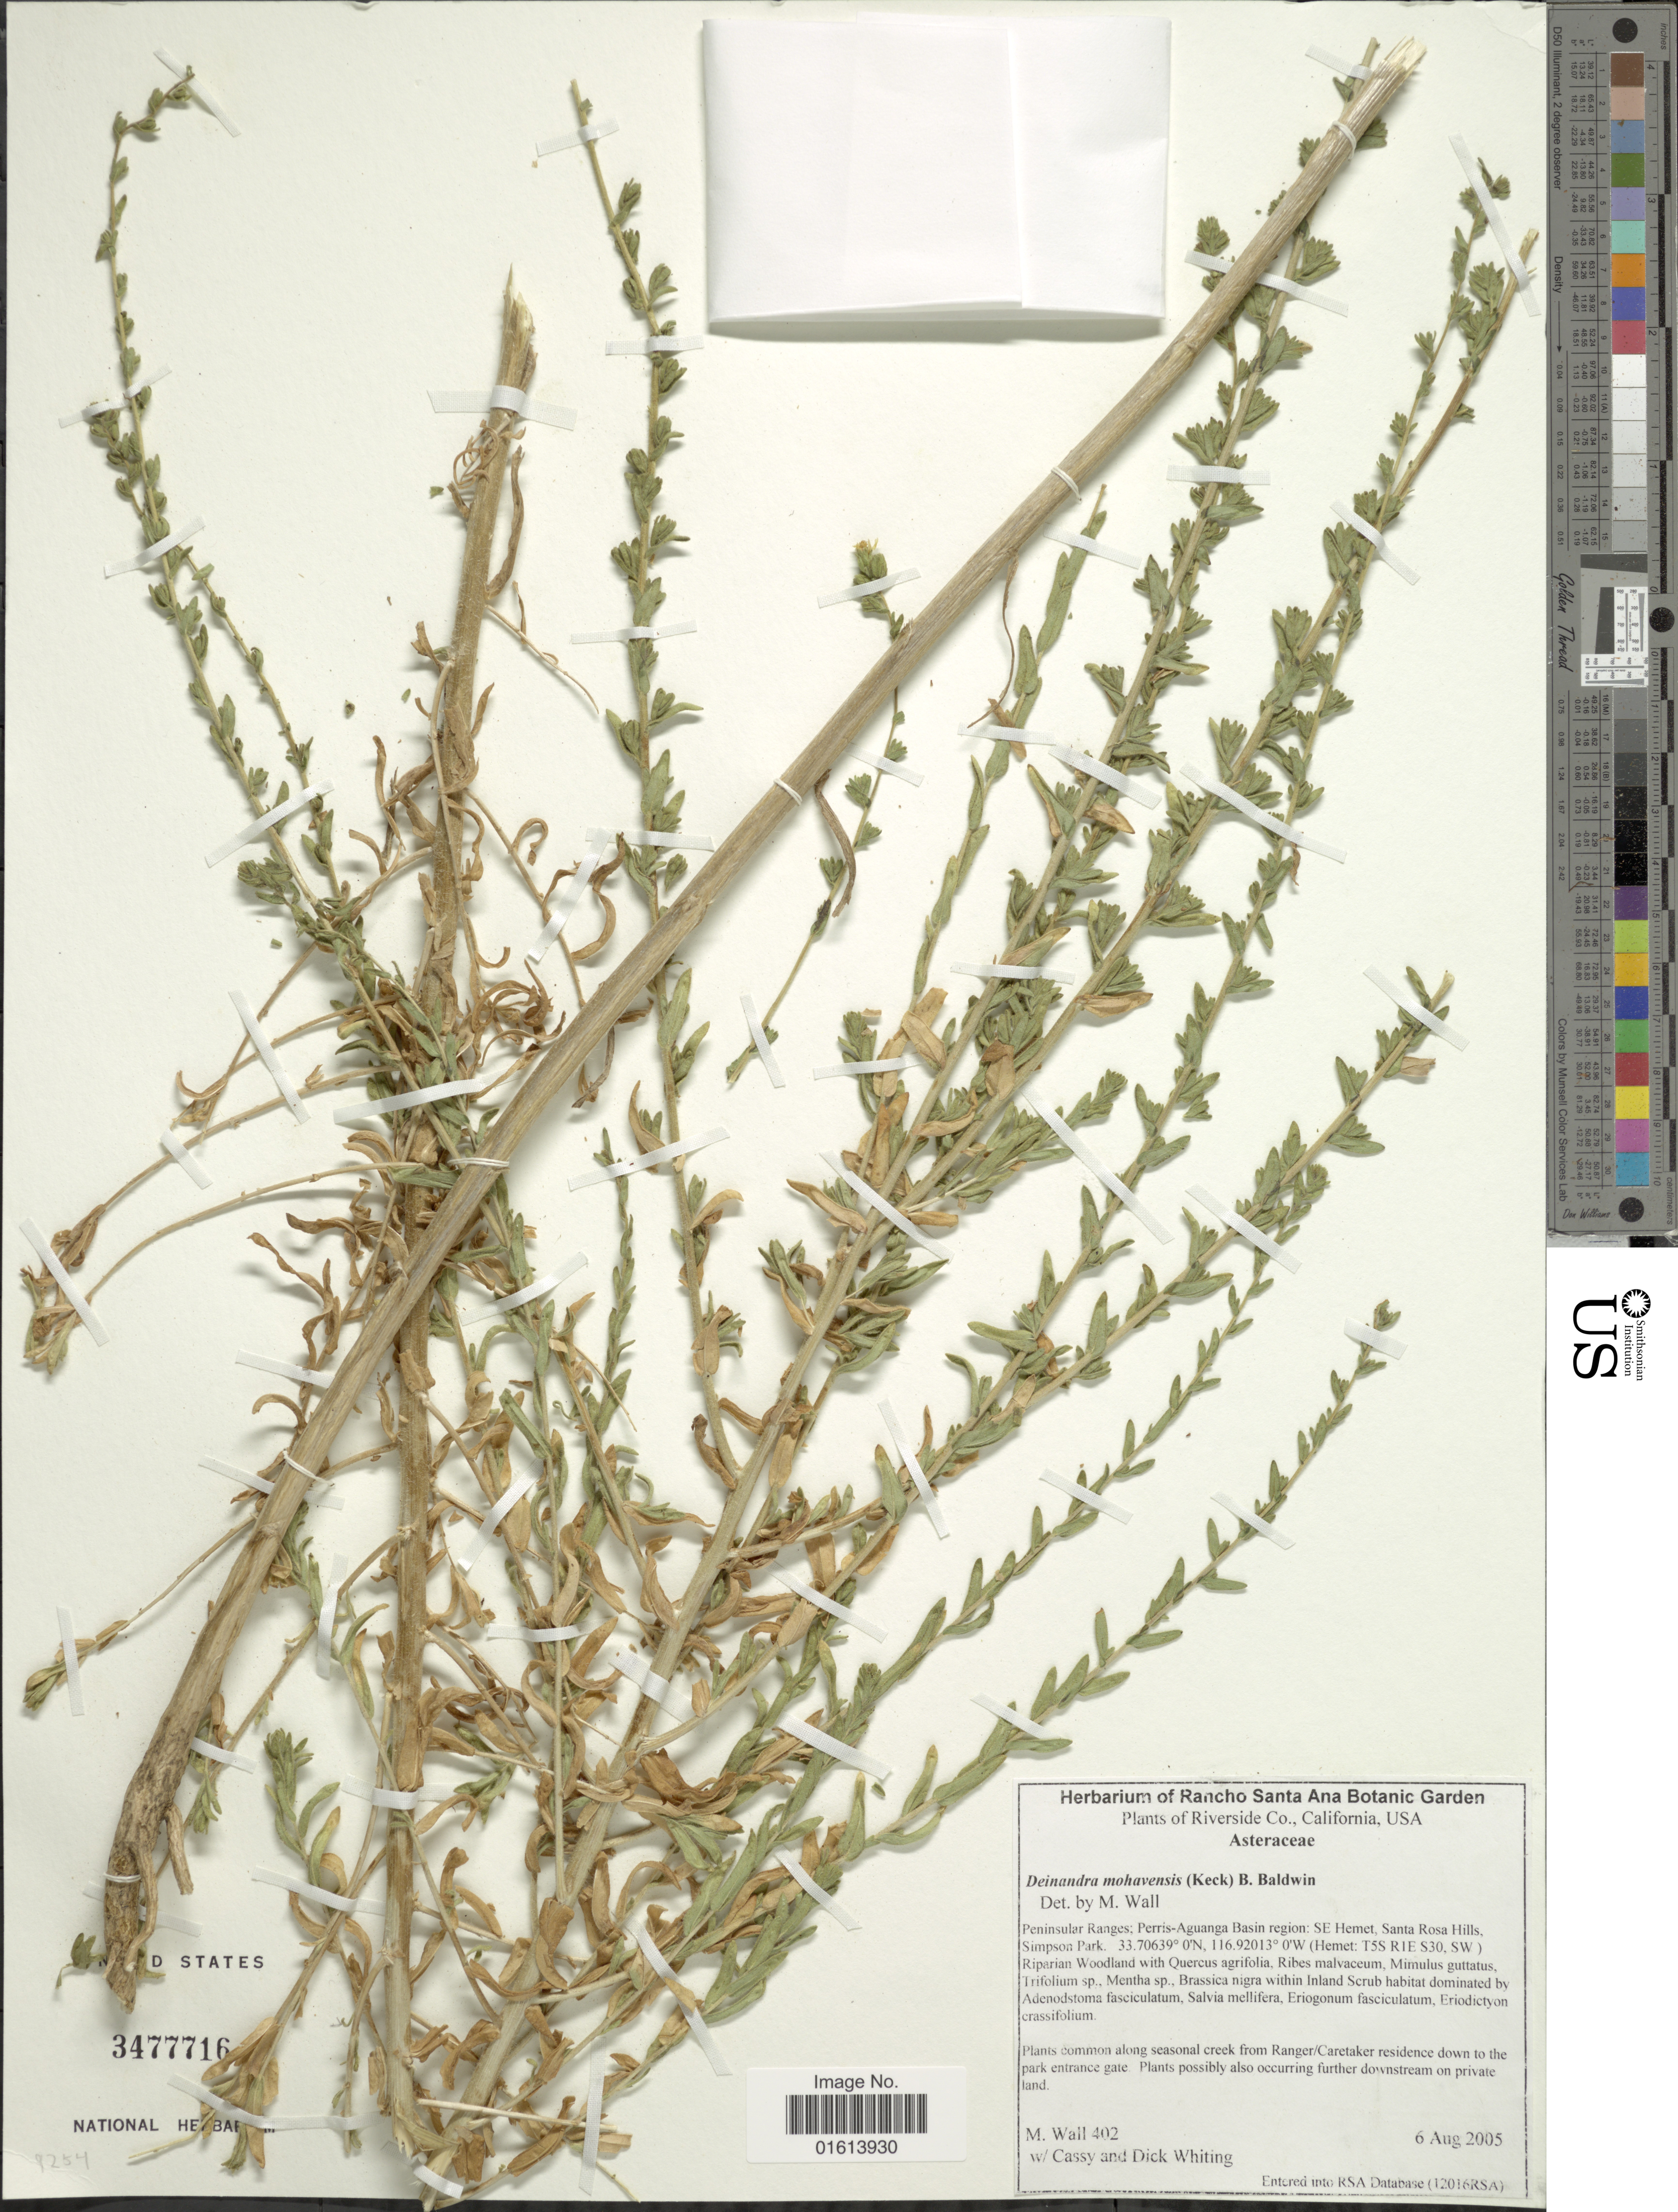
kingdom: Plantae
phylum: Tracheophyta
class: Magnoliopsida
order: Asterales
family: Asteraceae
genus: Deinandra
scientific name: Deinandra mohavensis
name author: (A. Gray) Greene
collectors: M. Wall, C. Whiting & D. Whiting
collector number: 402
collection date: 2005-08-06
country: United States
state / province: California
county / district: Riverside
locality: Riverside Co., California, USA. Peninsular Ranges; Perris-Aguanga Basin region: SE Hemet, Santa Rosa Hills, Simpson Park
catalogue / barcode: US 3477716